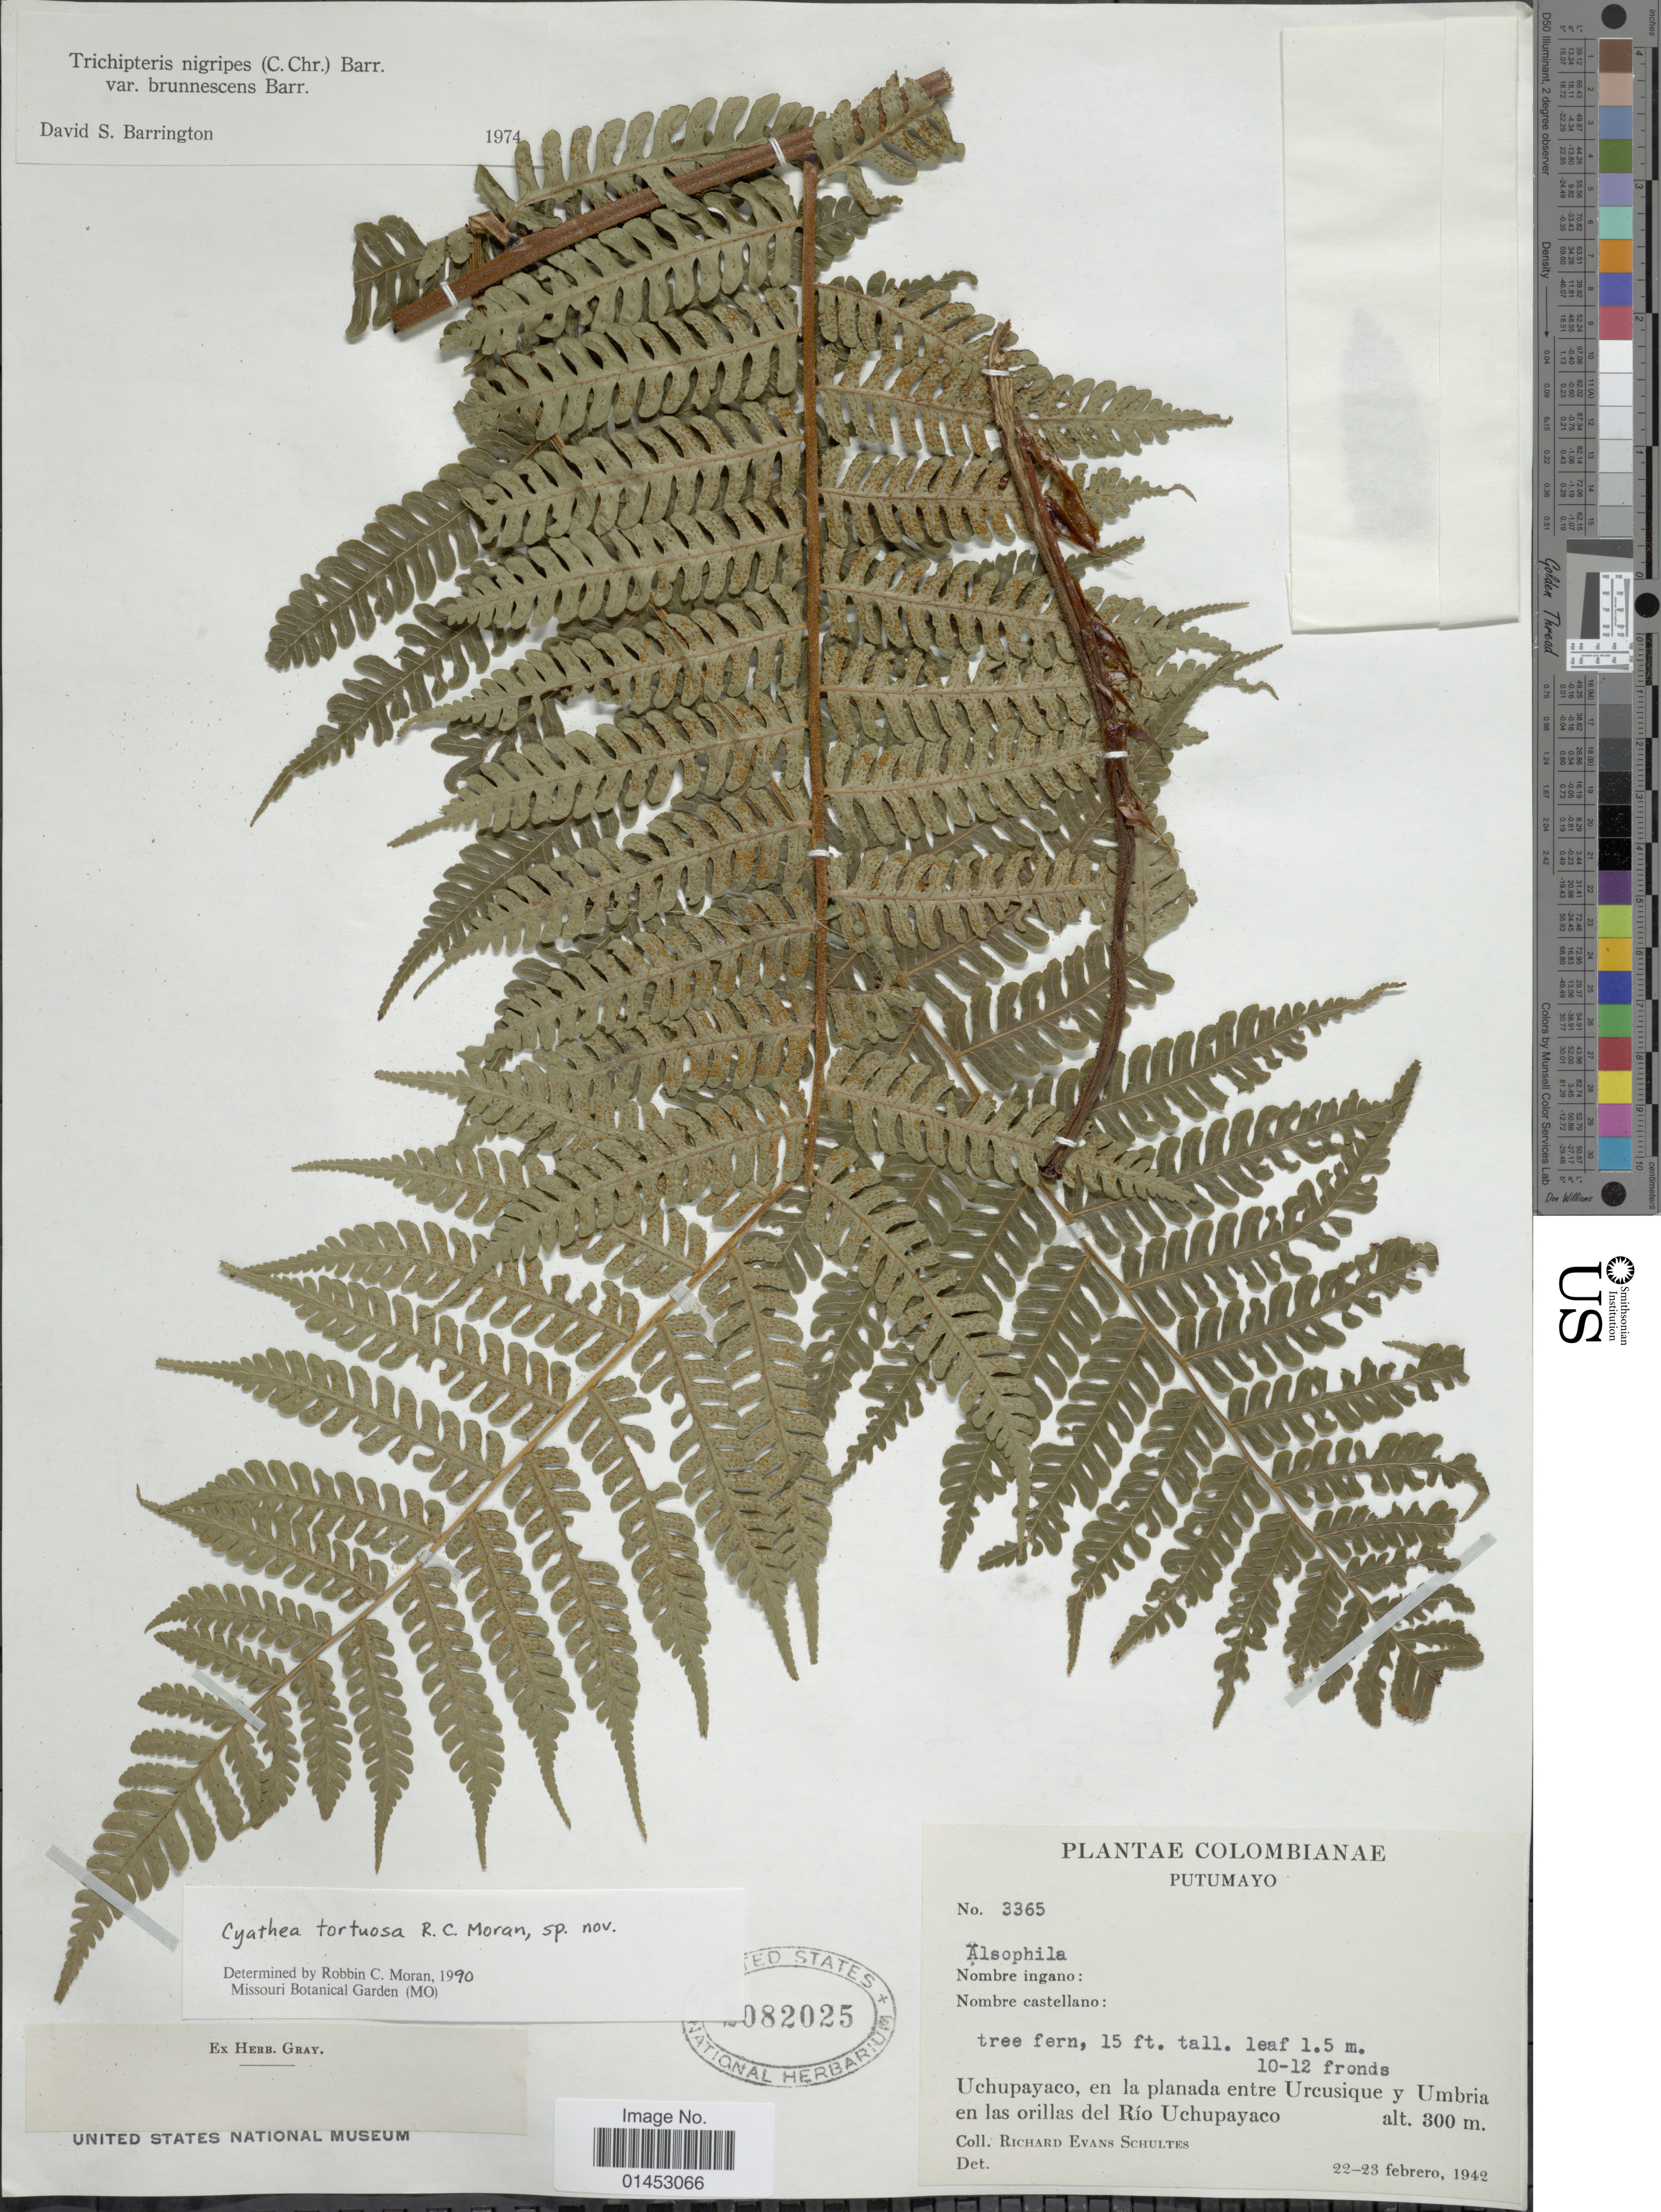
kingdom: Plantae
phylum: Tracheophyta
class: Polypodiopsida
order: Cyatheales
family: Cyatheaceae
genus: Cyathea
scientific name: Cyathea tortuosa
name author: R.C. Moran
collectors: R. E. Schultes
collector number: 3365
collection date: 1942-02-22/1942-02-23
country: Colombia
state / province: Putumayo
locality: Putumayo, Uchupayaco, en la planada entre Urcusique y Umbria en las orillas del Rio Uchupayaco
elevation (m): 300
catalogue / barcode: US 2082025